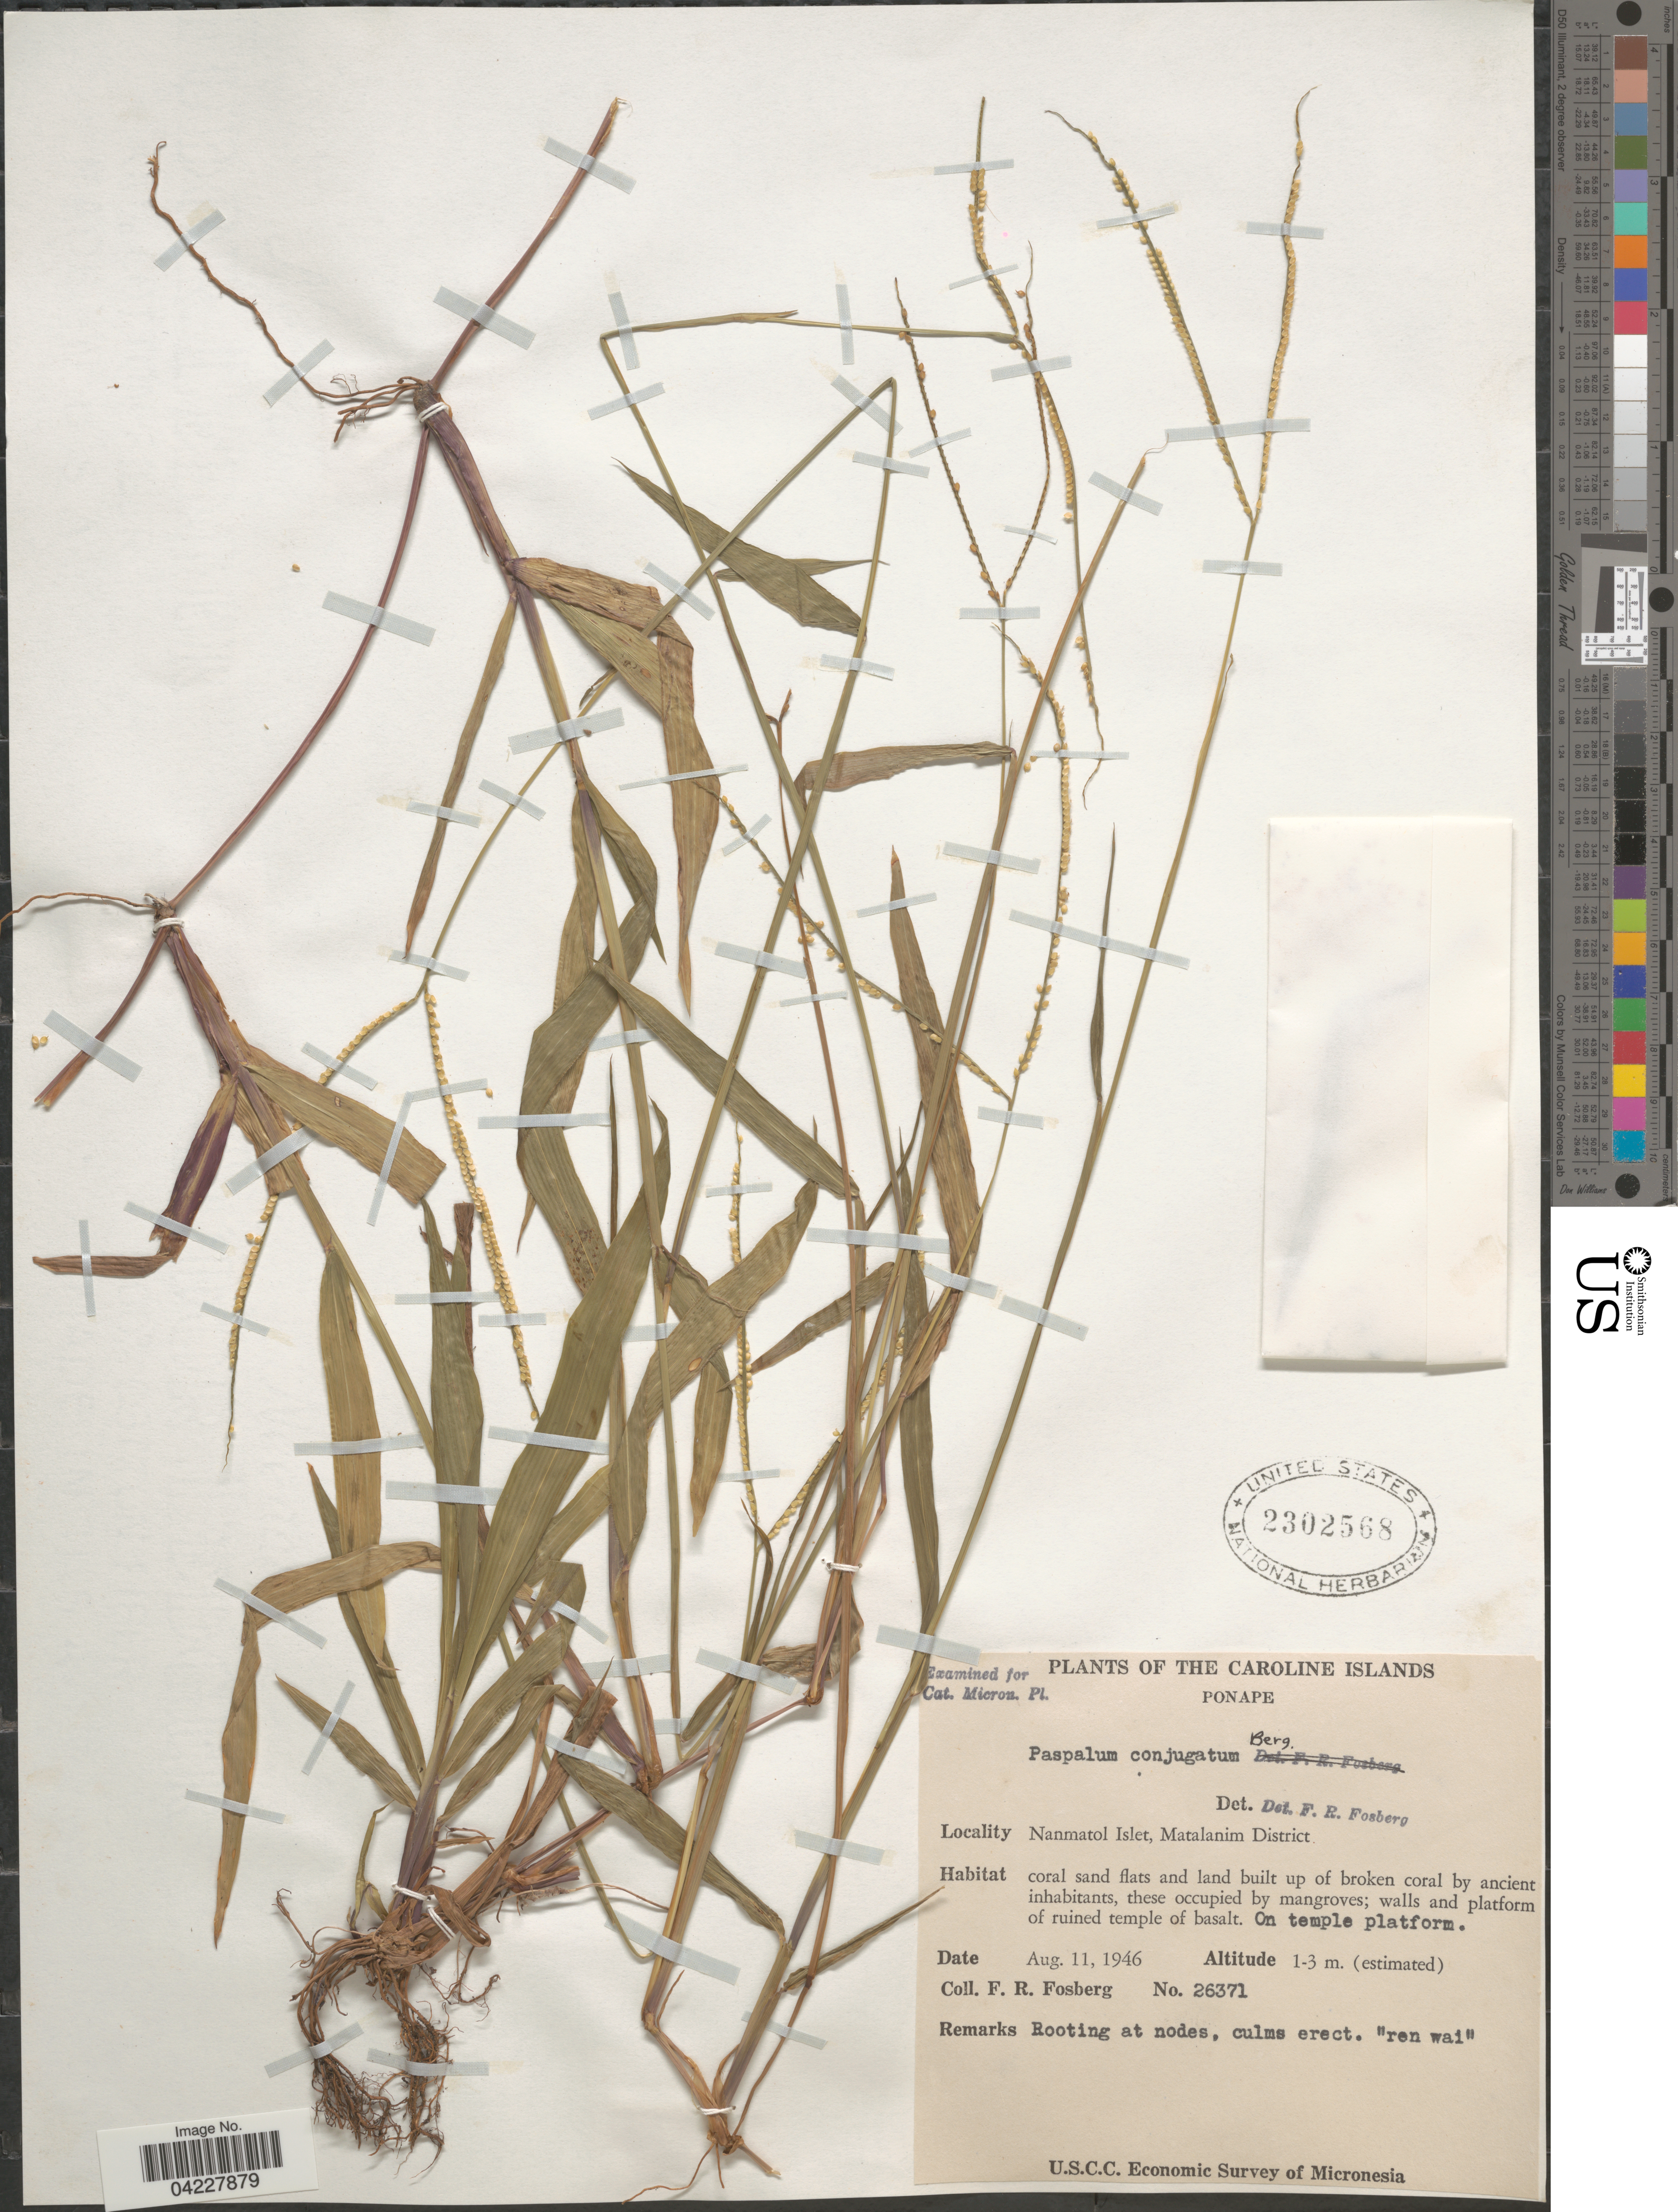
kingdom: Plantae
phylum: Tracheophyta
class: Liliopsida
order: Poales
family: Poaceae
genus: Paspalum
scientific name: Paspalum conjugatum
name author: P.J. Bergius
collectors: F. R. Fosberg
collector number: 26371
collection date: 1946-08-11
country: Micronesia, Federated States of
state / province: Pohnpei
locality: The Caroline Islands. Ponape. Nanmatol Islet, Matalanim District. U.S.C.C. Economic Survey of Micronesia.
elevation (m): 1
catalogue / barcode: US 2302568